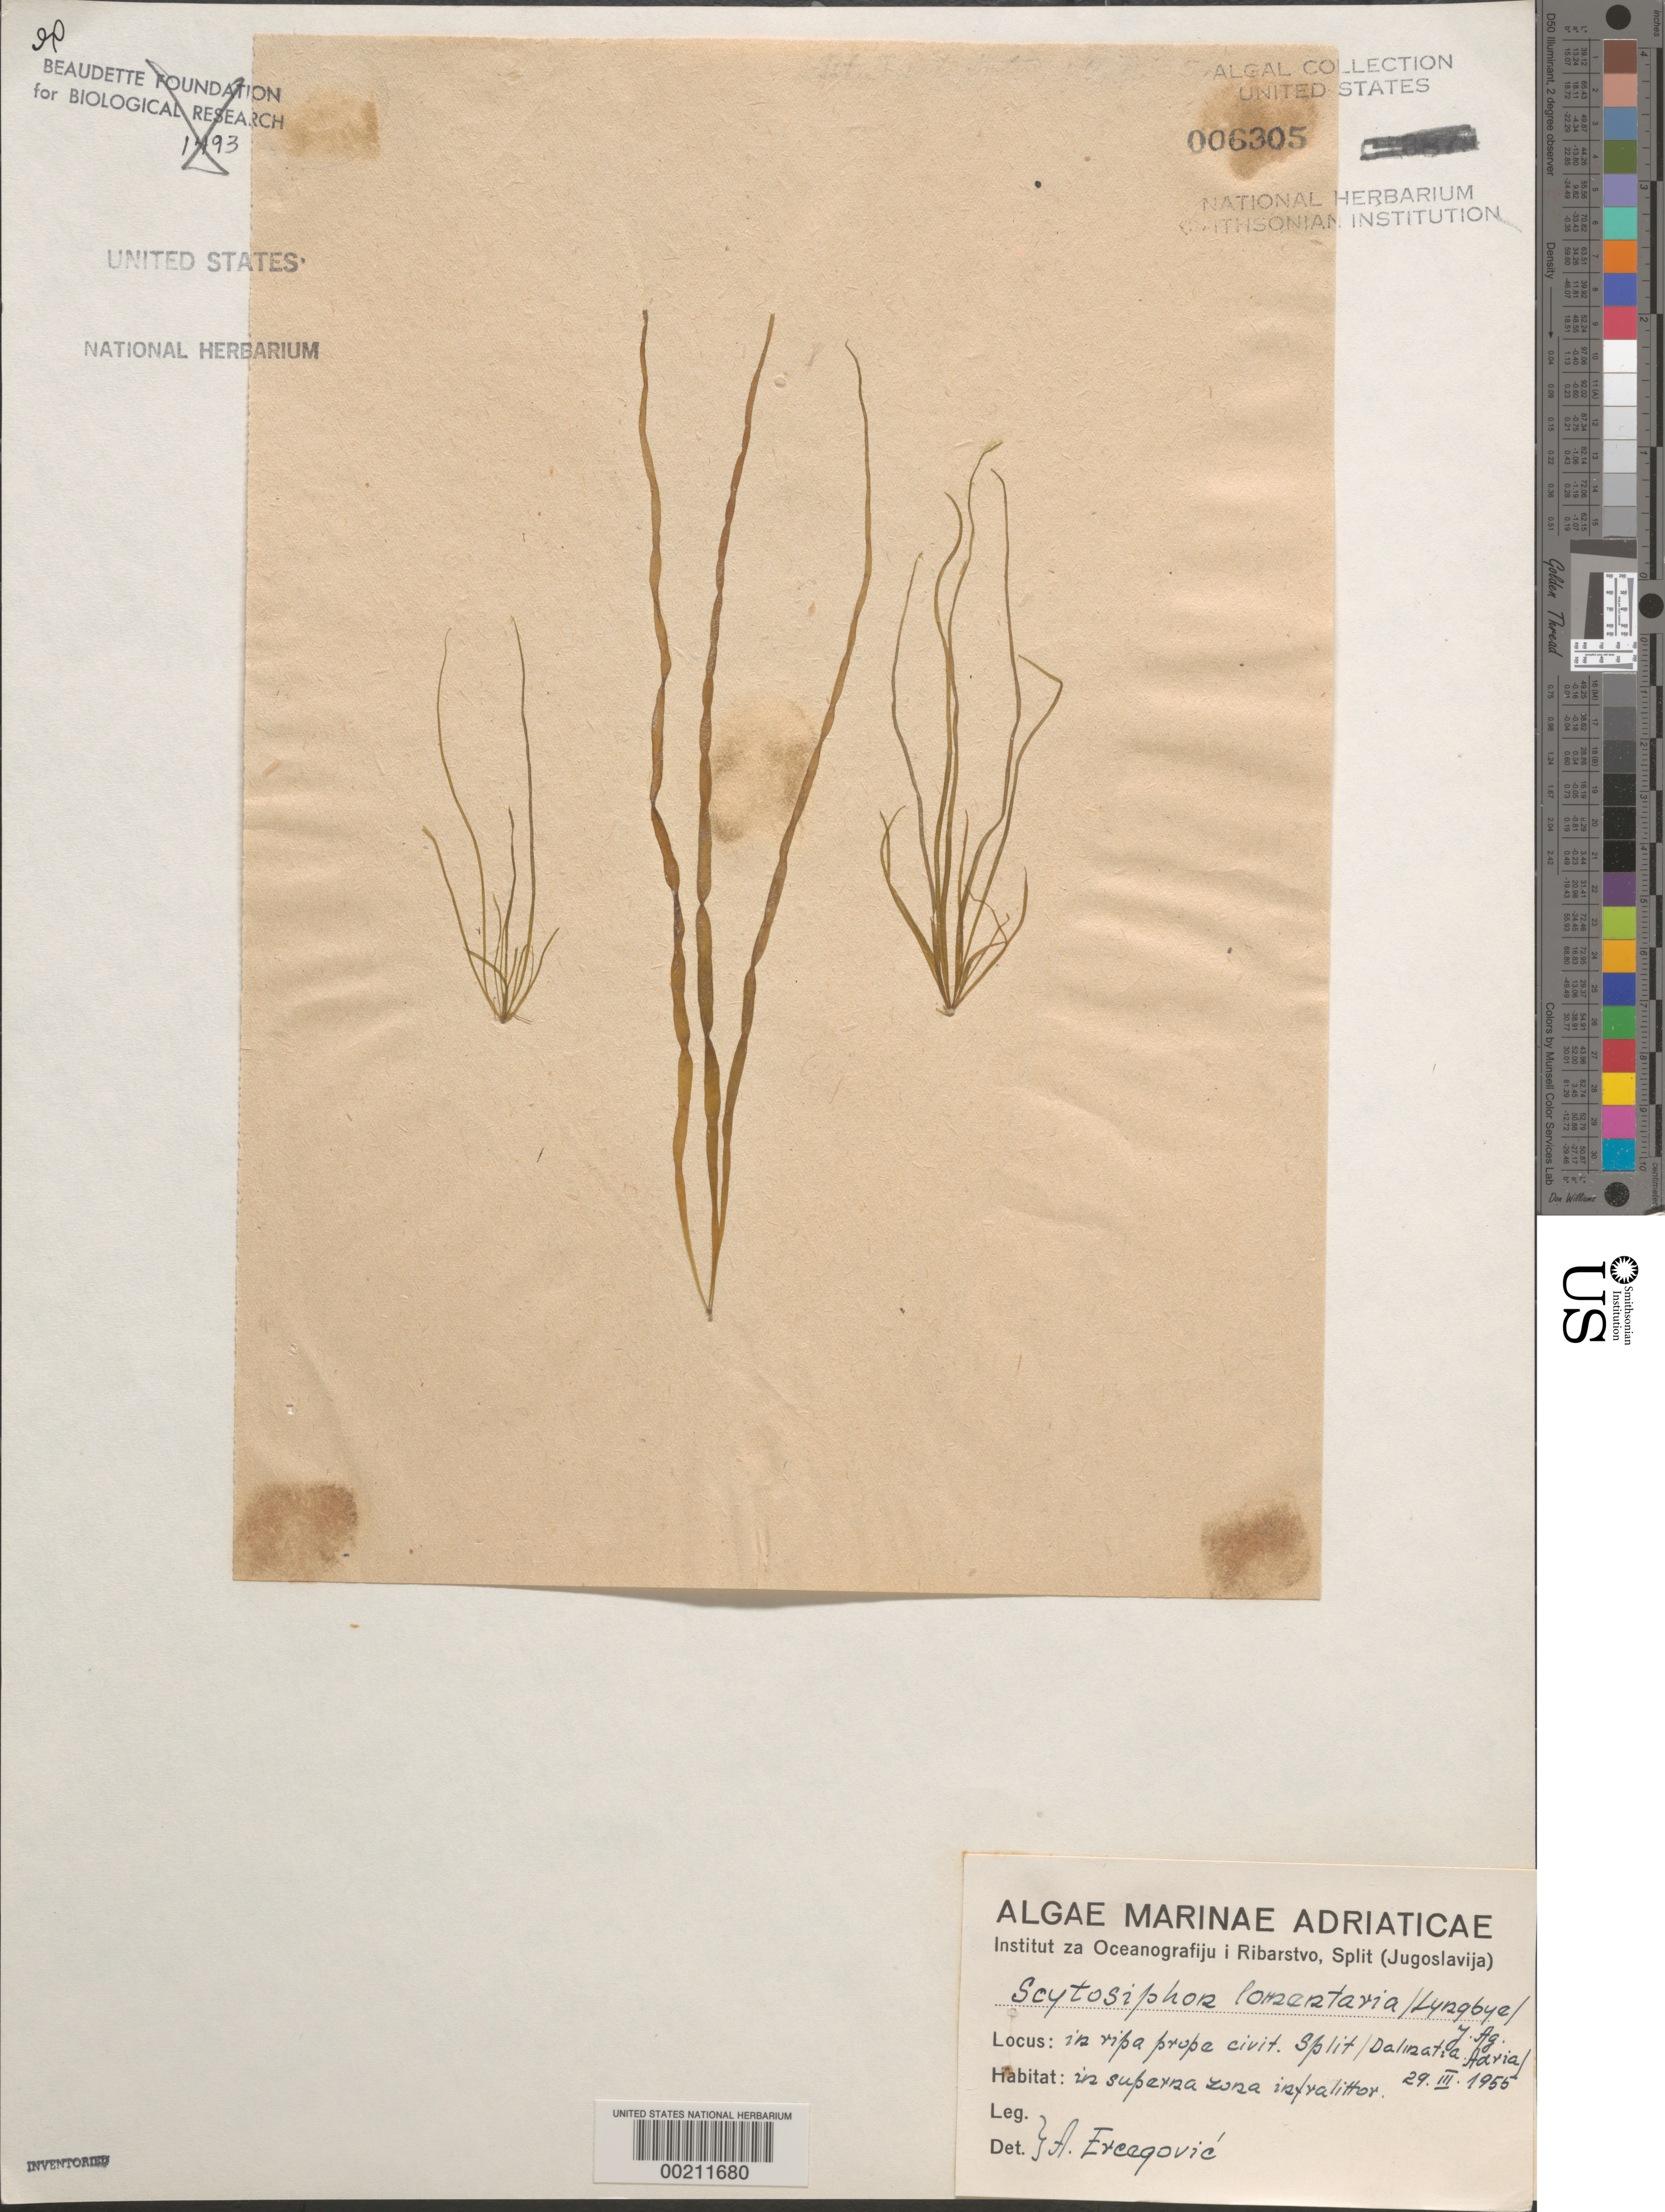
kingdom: Chromista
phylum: Ochrophyta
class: Phaeophyceae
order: Scytosiphonales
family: Scytosiphonaceae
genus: Scytosiphon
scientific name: Scytosiphon lomentaria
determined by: Ercegovic, A.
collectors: A. Ercegovic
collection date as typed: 29 Mar 1955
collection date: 1955-03-29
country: Croatia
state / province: Split-Dalmatia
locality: Adriatic Sea near Split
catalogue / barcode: US 6305